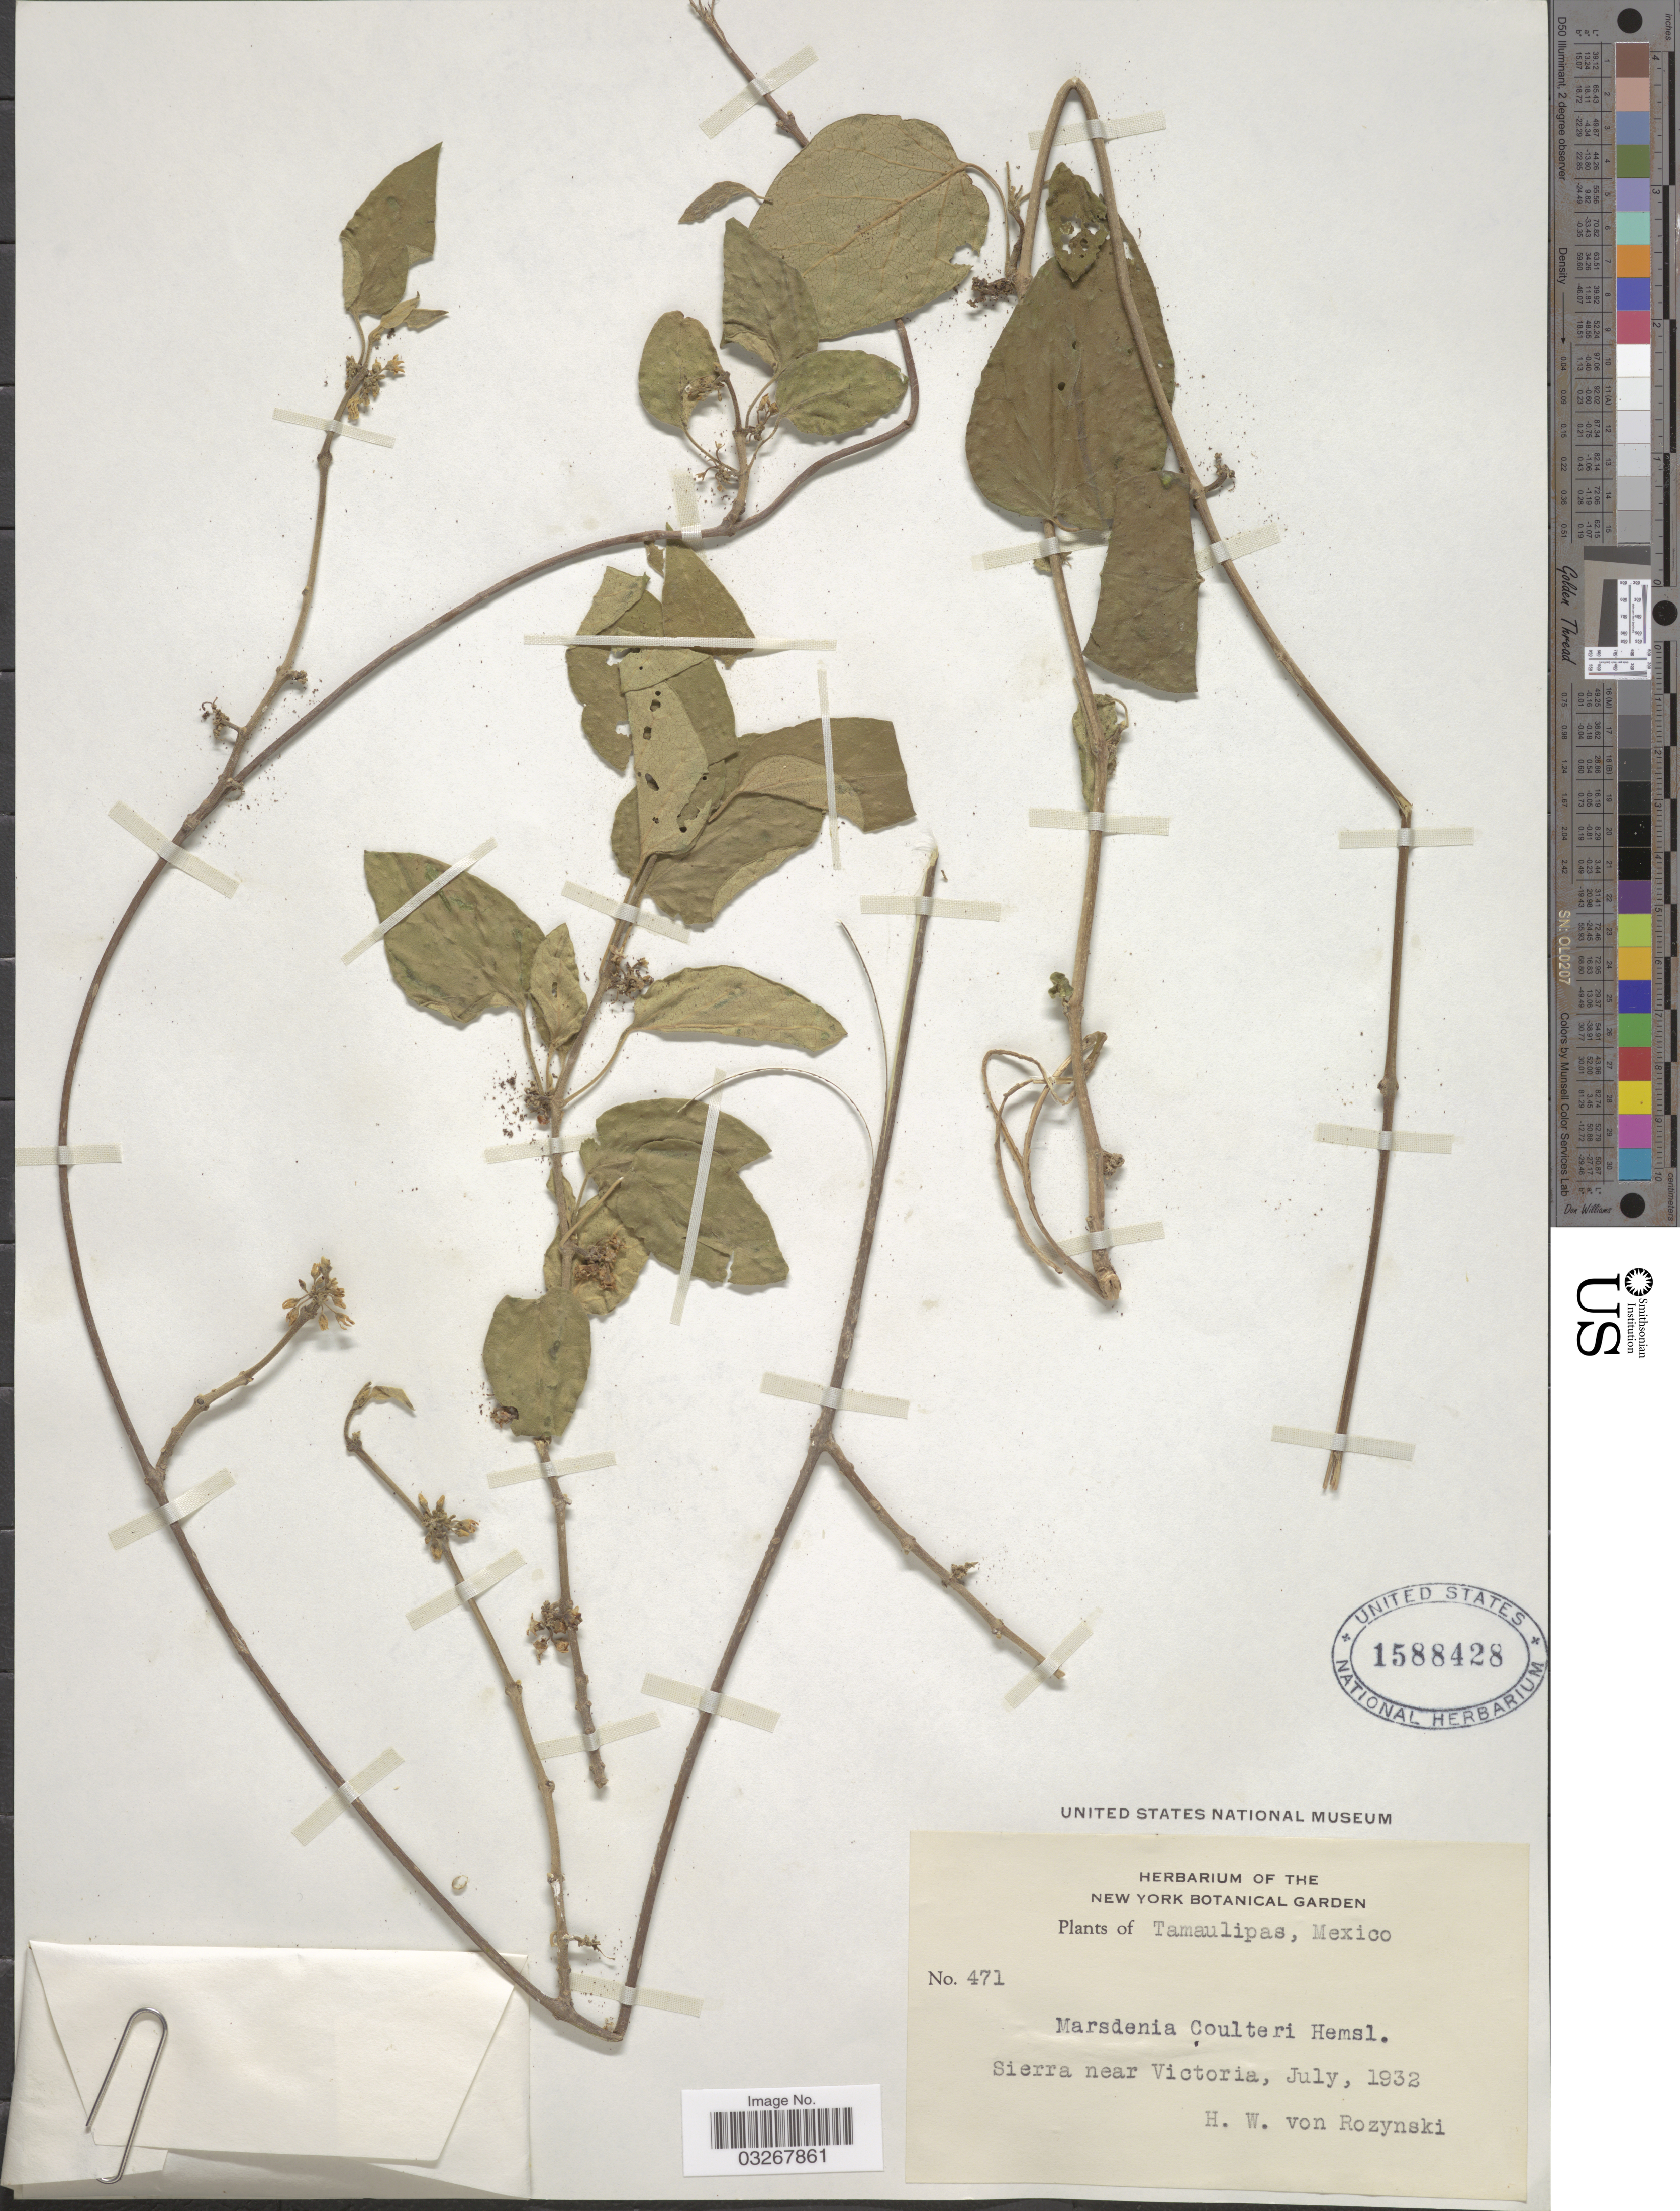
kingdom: Plantae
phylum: Tracheophyta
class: Magnoliopsida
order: Gentianales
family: Apocynaceae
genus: Marsdenia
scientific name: Marsdenia coulteri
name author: Hemsl.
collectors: H. von Rozynski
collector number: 471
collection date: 1932-07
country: Mexico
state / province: Tamaulipas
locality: Sierra near Victoria.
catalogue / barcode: US 1588428